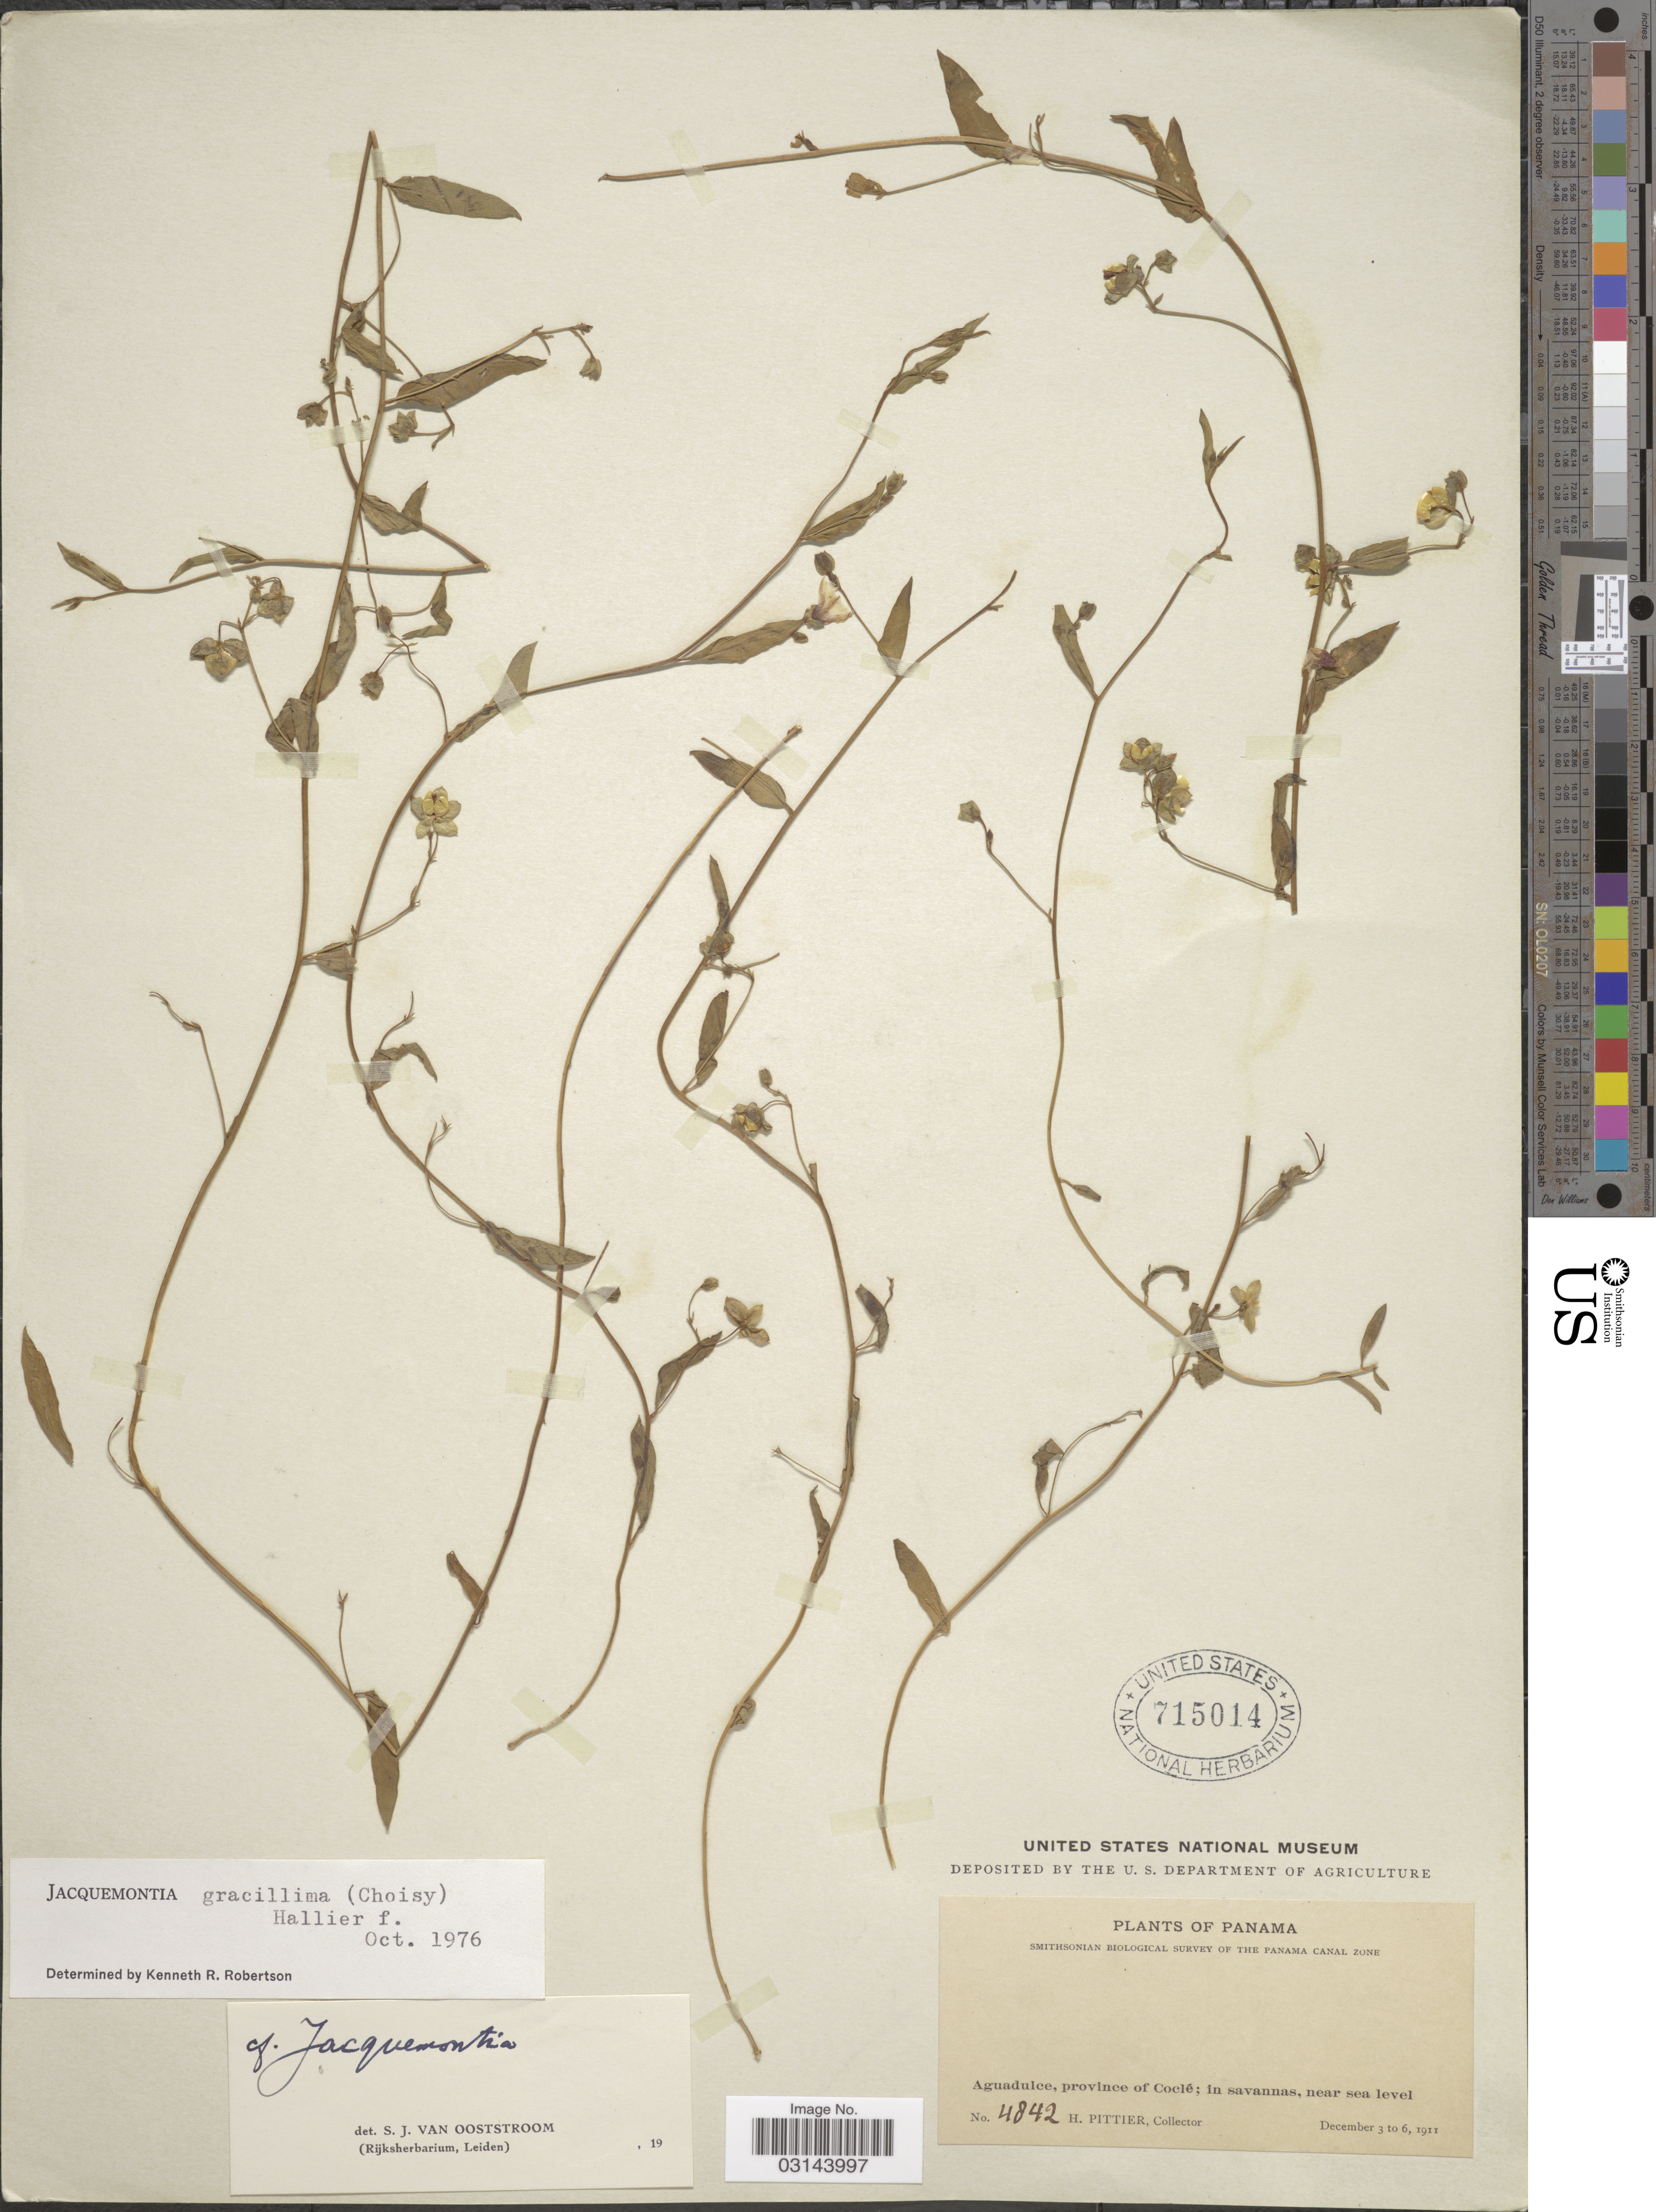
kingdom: Plantae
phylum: Tracheophyta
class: Magnoliopsida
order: Solanales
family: Convolvulaceae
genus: Jacquemontia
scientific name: Jacquemontia gracillima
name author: (Choisy) Hallier f.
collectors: H. F. Pittier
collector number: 4842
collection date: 1911-12-03/1911-12-06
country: Panama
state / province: Coclé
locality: The Panama Canal Zone, Aguadulce, province of Coclé; in savannas.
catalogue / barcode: US 715014